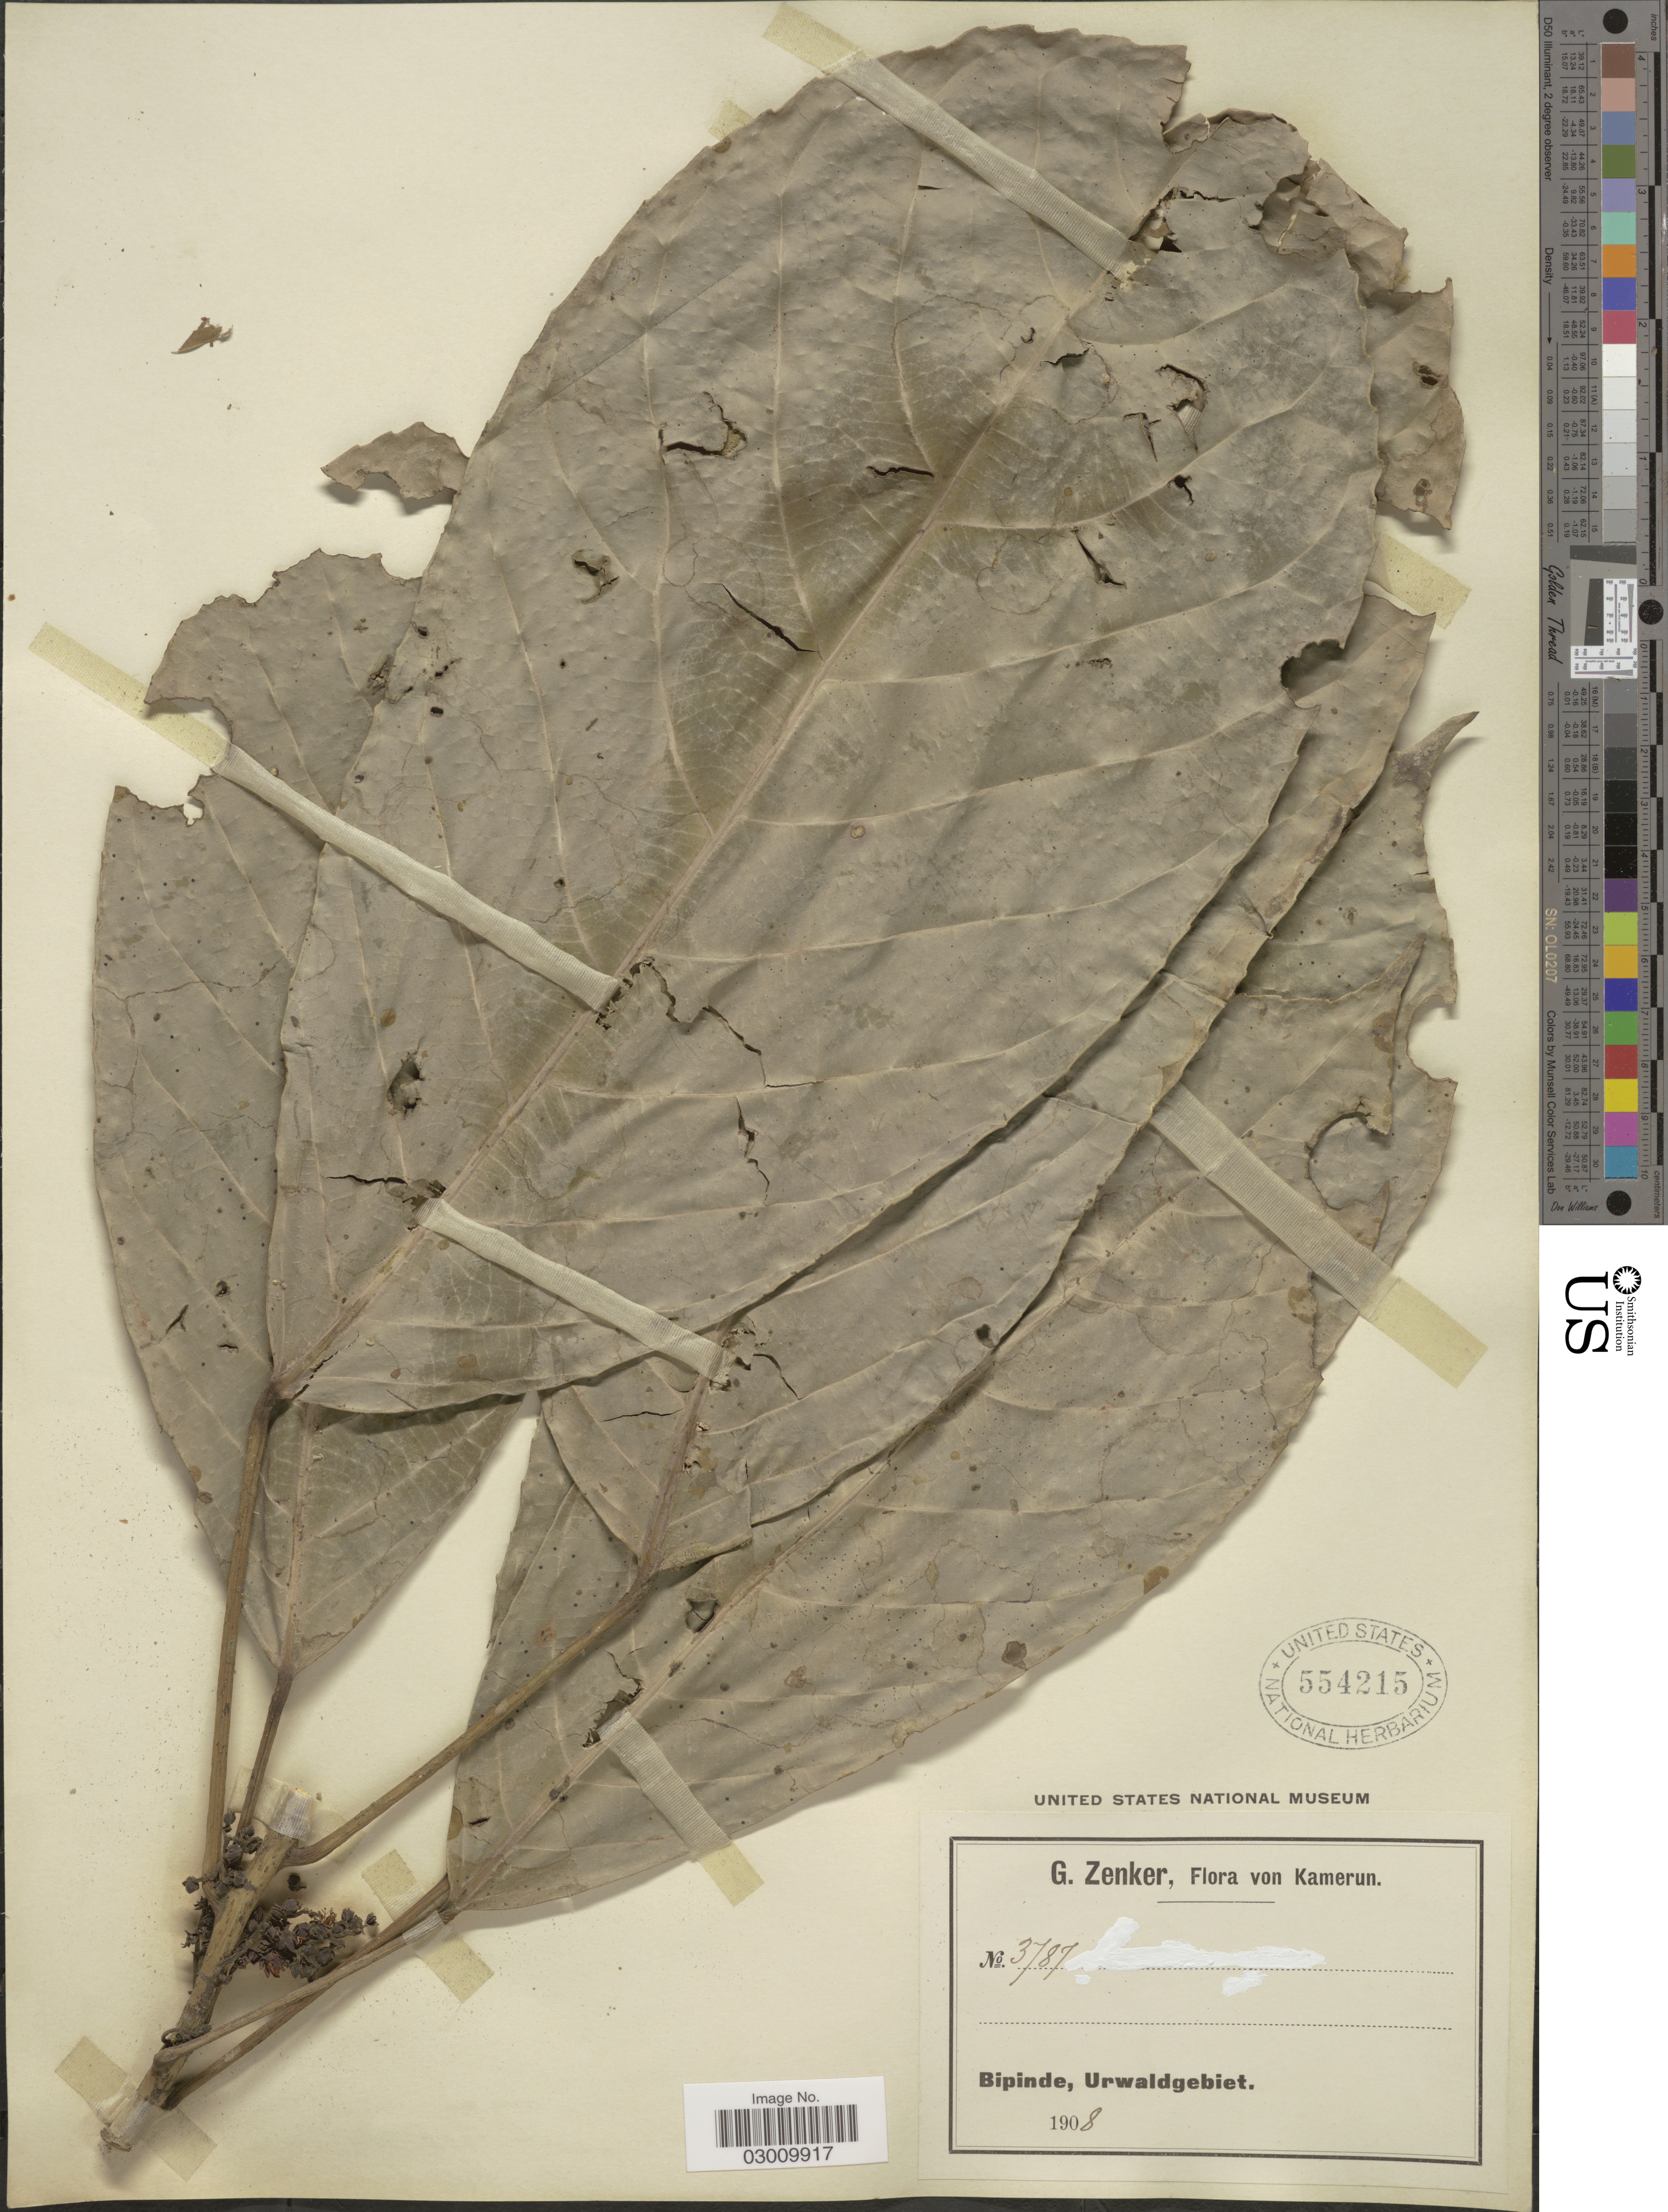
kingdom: Plantae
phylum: Tracheophyta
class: Magnoliopsida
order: Malpighiales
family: Violaceae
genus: Rinorea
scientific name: Rinorea sp.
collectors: G. A. Zenker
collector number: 3787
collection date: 1908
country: Cameroon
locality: Kamerun. Bipinde, Urwaldgebiet.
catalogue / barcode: US 554215